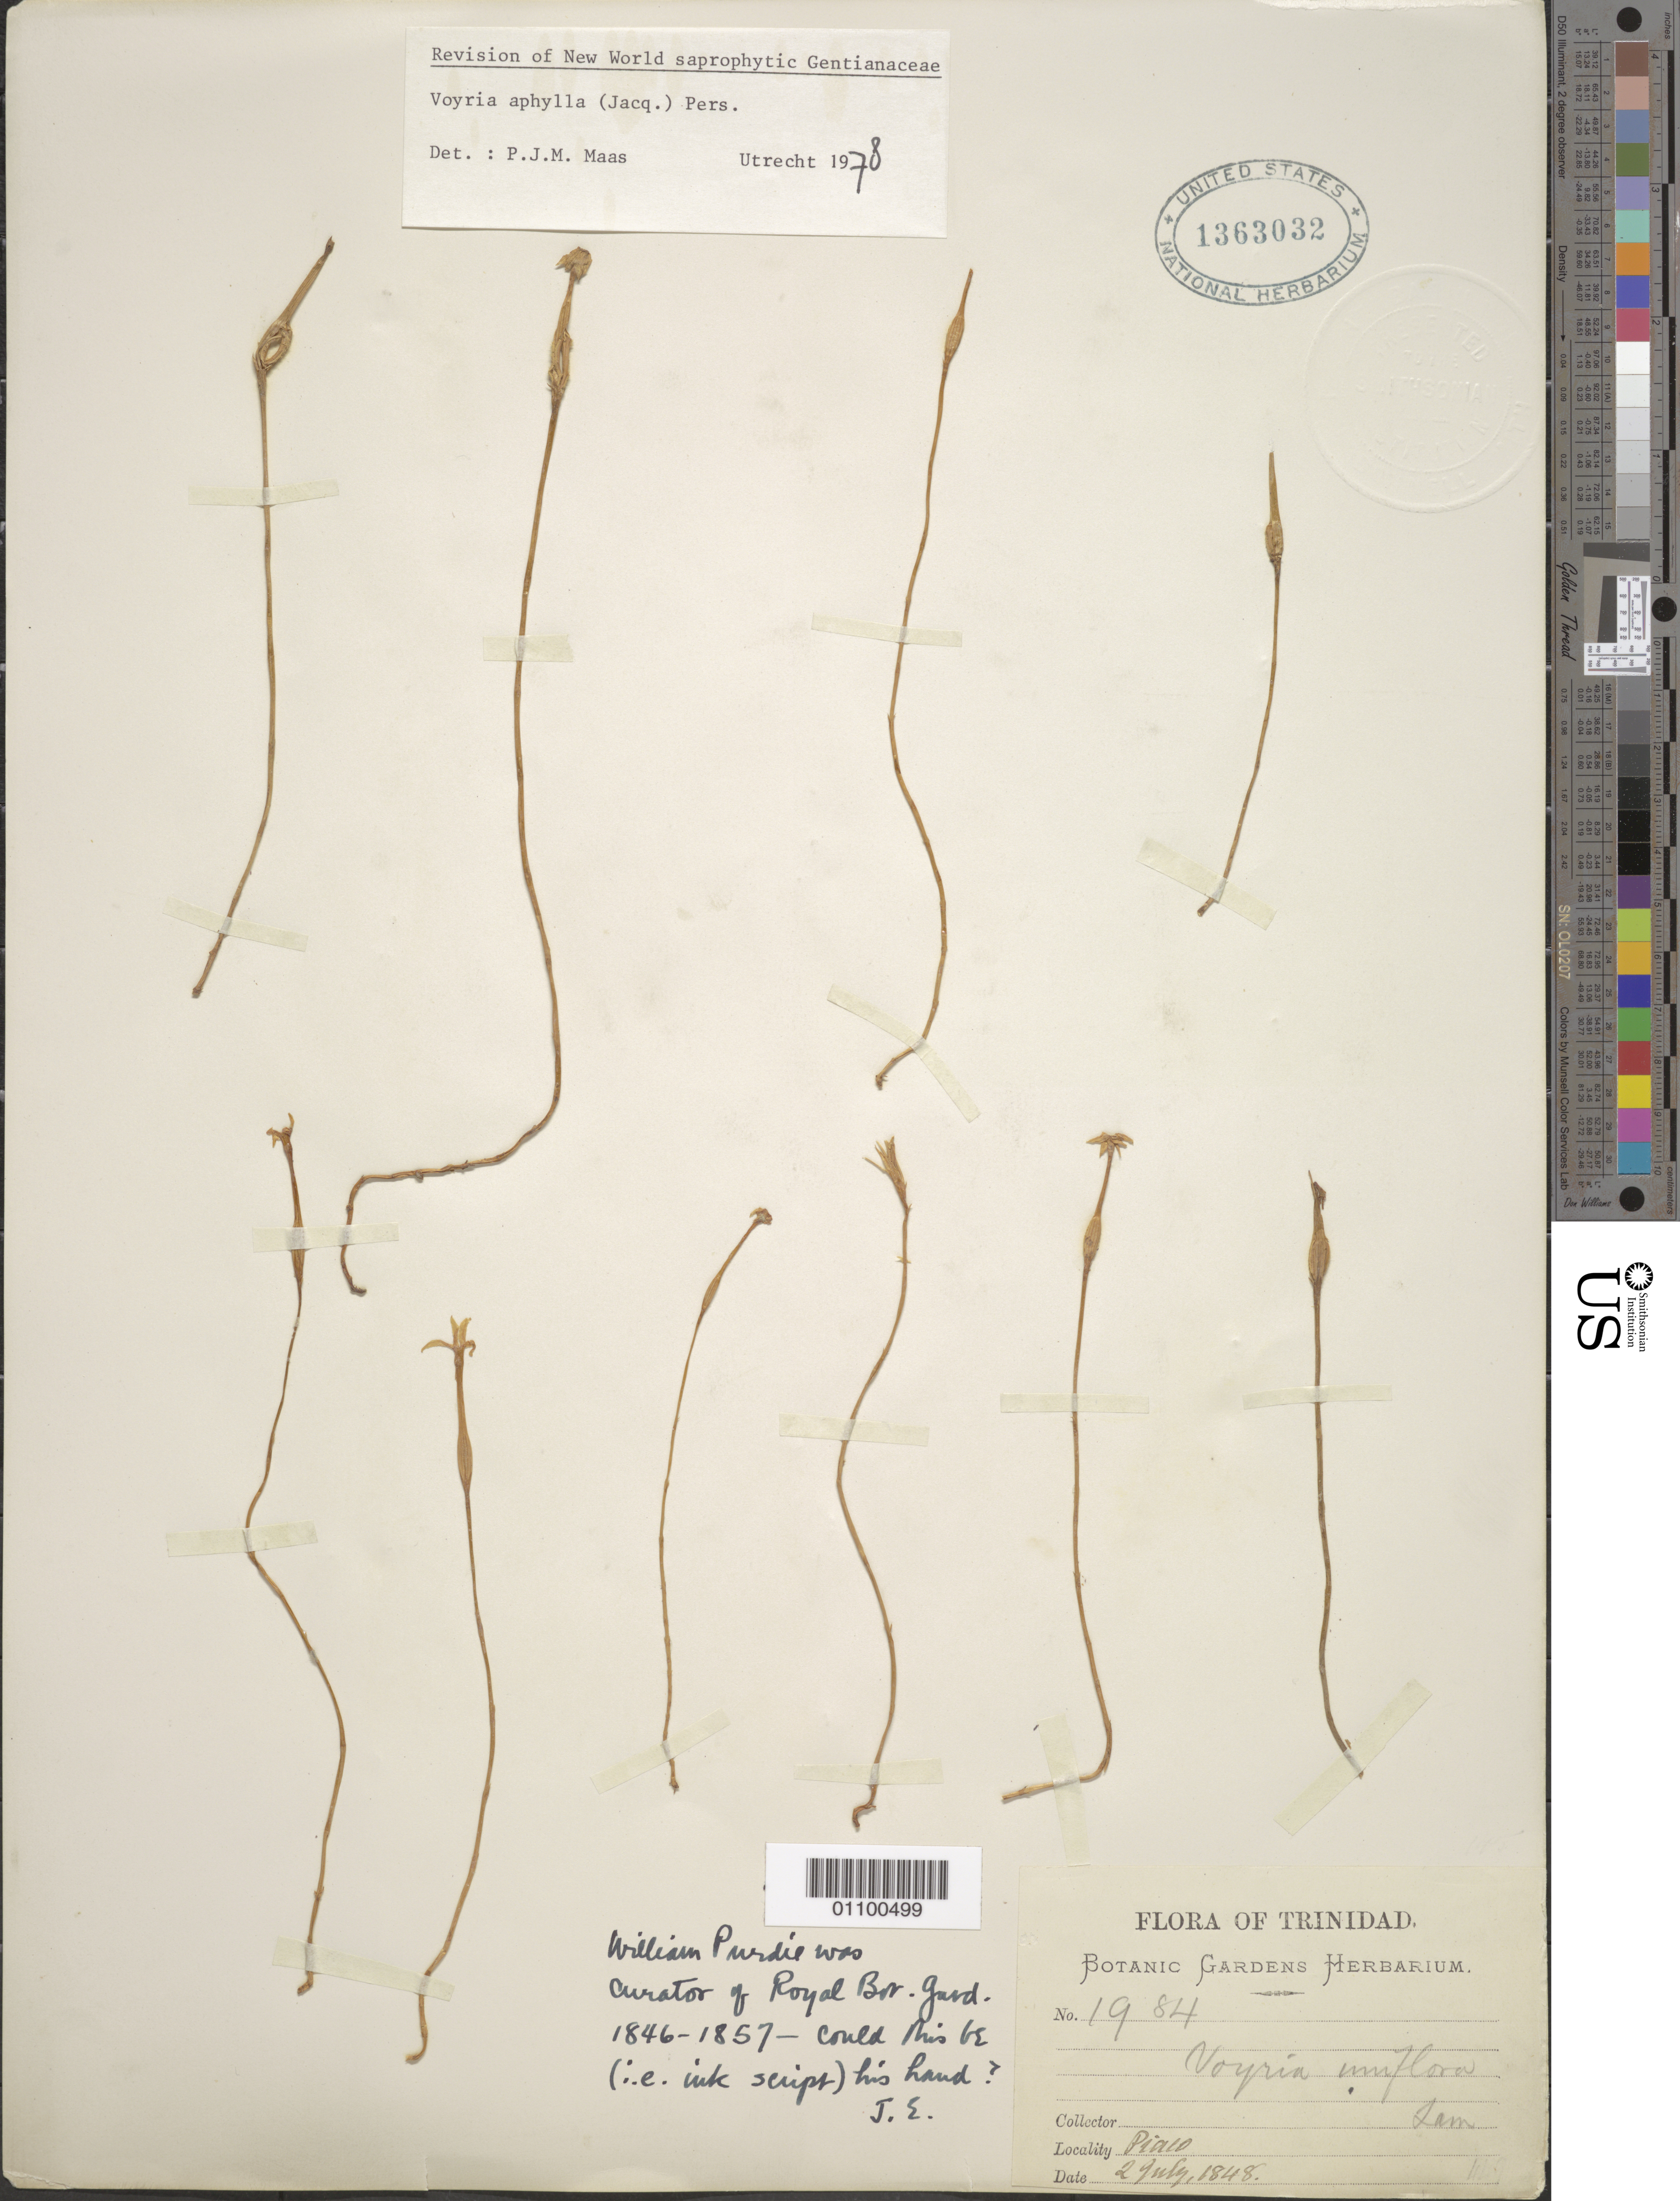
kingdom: Plantae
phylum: Tracheophyta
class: Magnoliopsida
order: Gentianales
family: Gentianaceae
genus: Voyria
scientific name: Voyria aphylla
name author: (Jacq.) Pers.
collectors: Botanic Gardens Herbarium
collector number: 1984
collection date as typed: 02 Jul 1848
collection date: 1848-07-02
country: Trinidad and Tobago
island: Trinidad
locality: Piaco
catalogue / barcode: US 1363032